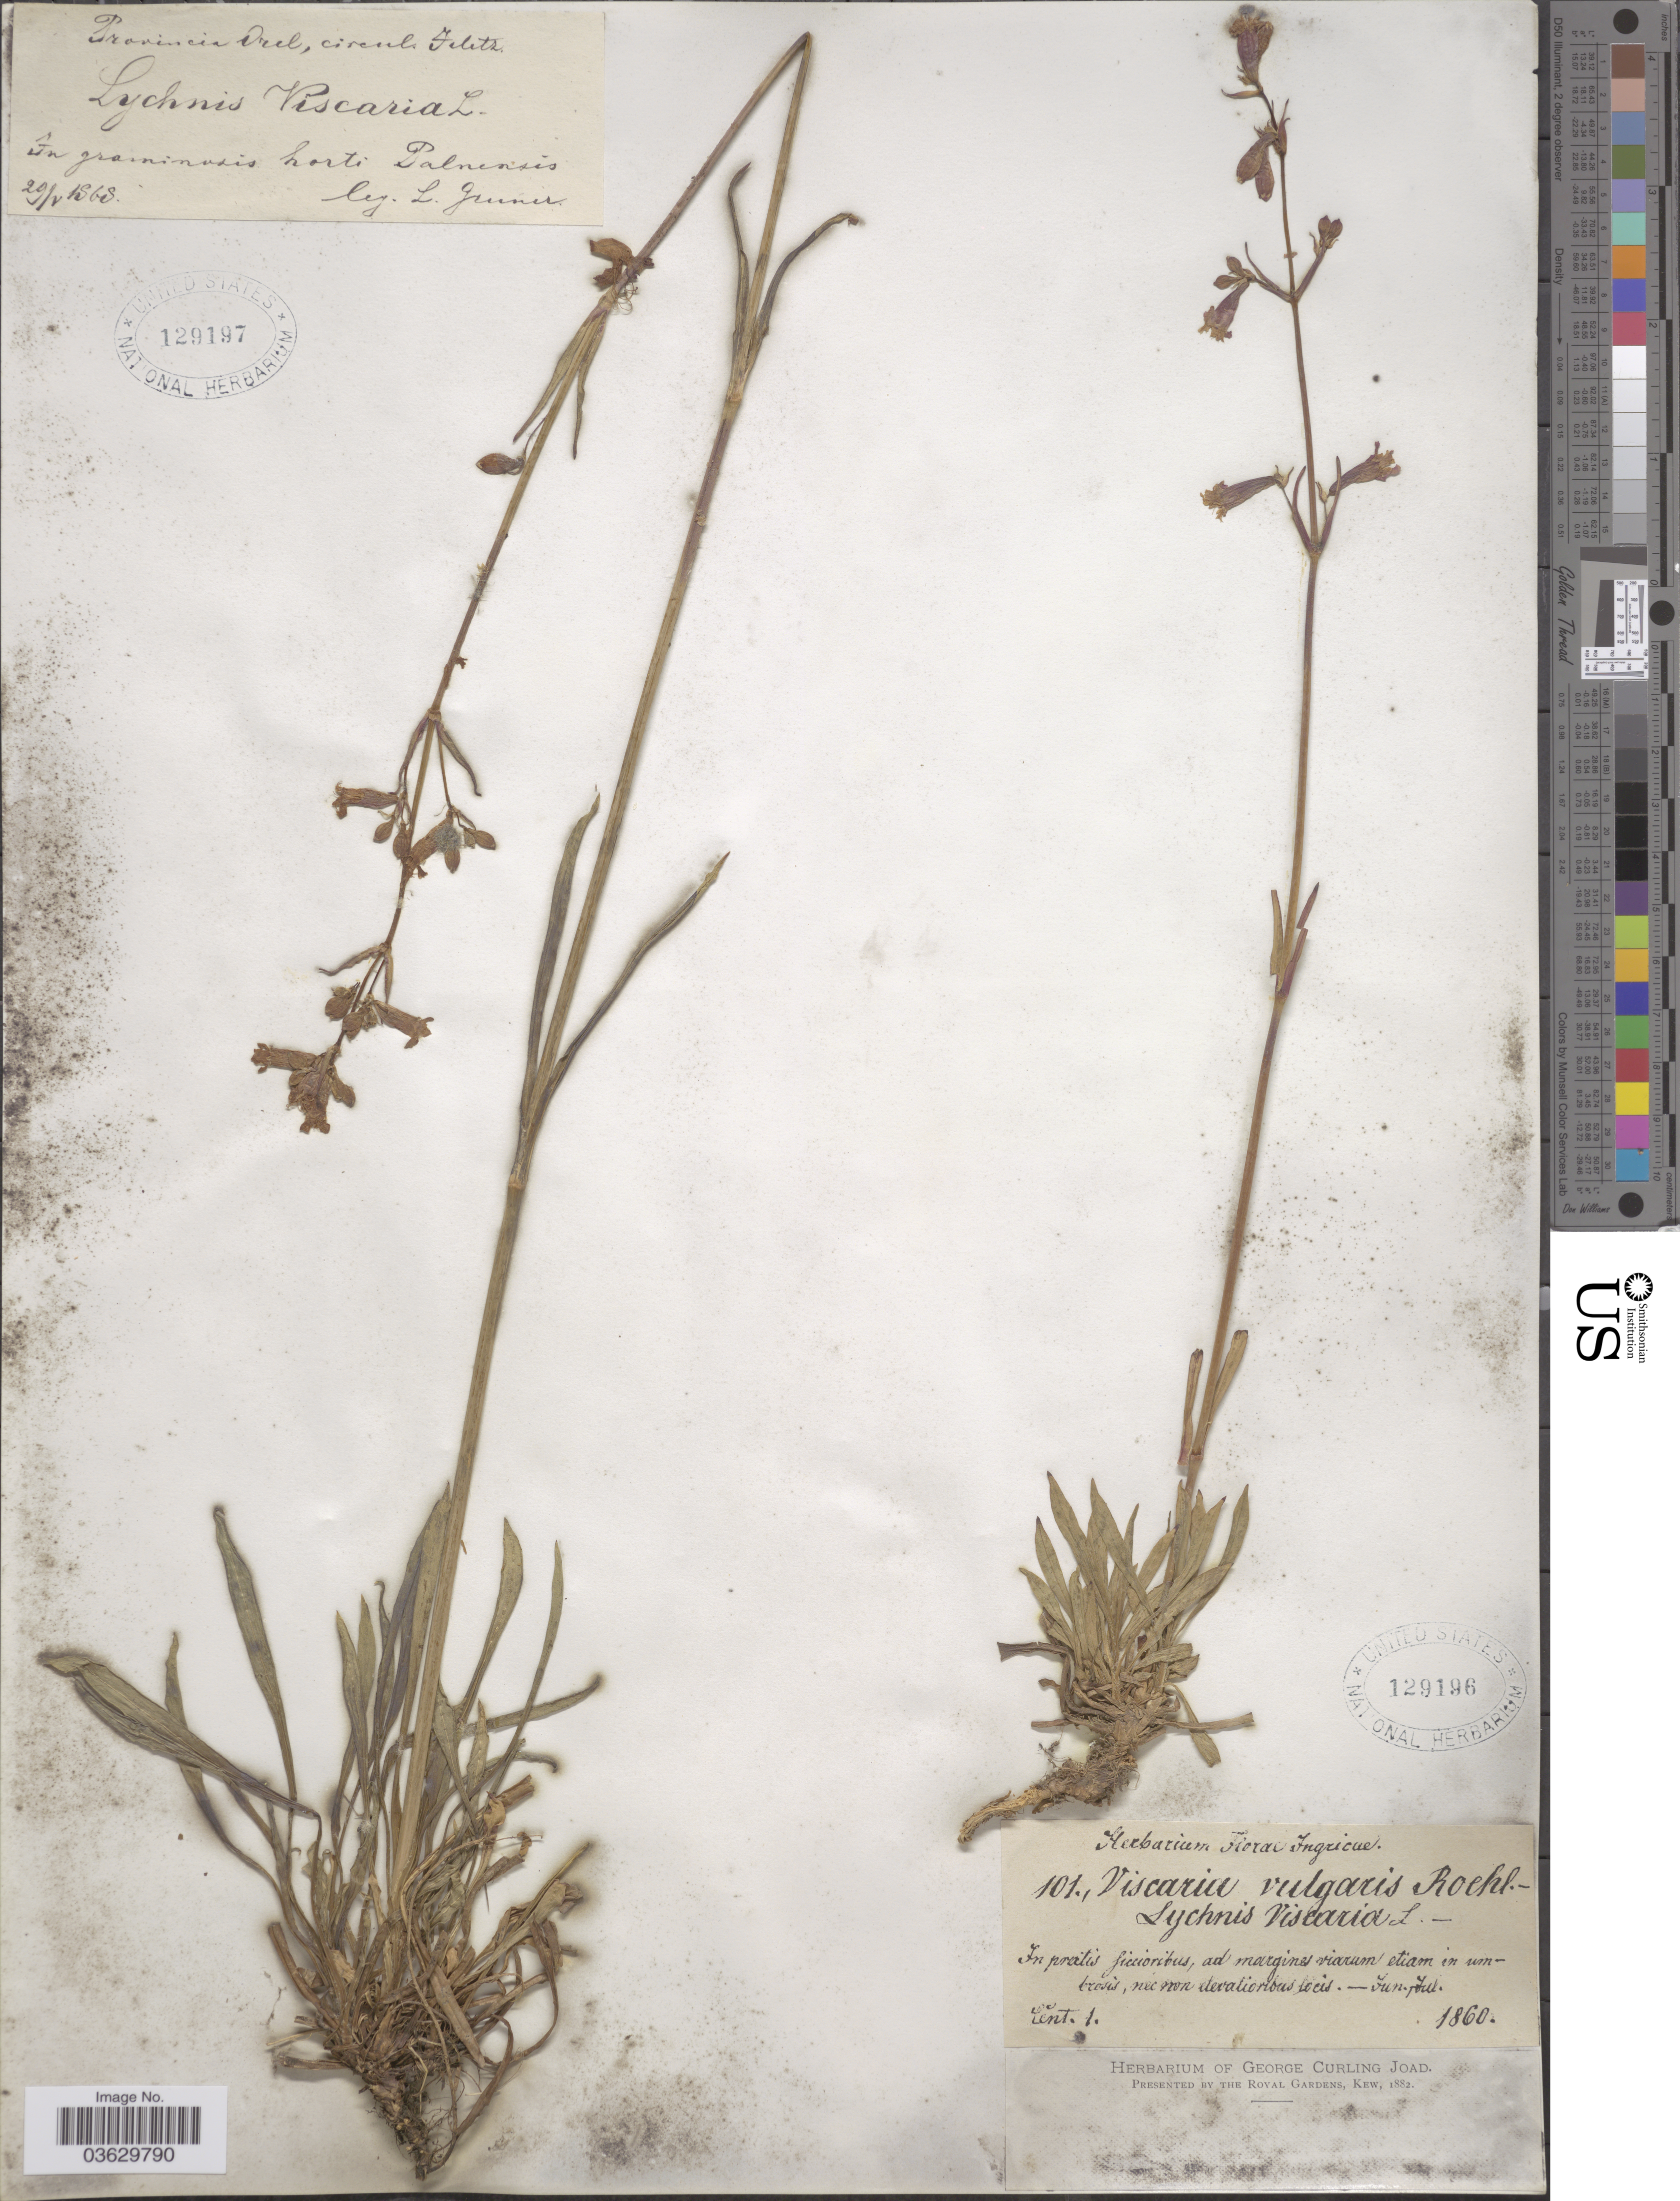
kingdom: Plantae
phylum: Tracheophyta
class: Magnoliopsida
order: Caryophyllales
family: Caryophyllaceae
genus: Viscaria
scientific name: Viscaria vulgaris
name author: Bernh.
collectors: L. F. Gruner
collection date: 1868-05-29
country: Russian Federation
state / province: Oryol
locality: In graminosis horti Palnensis.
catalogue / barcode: US 129197